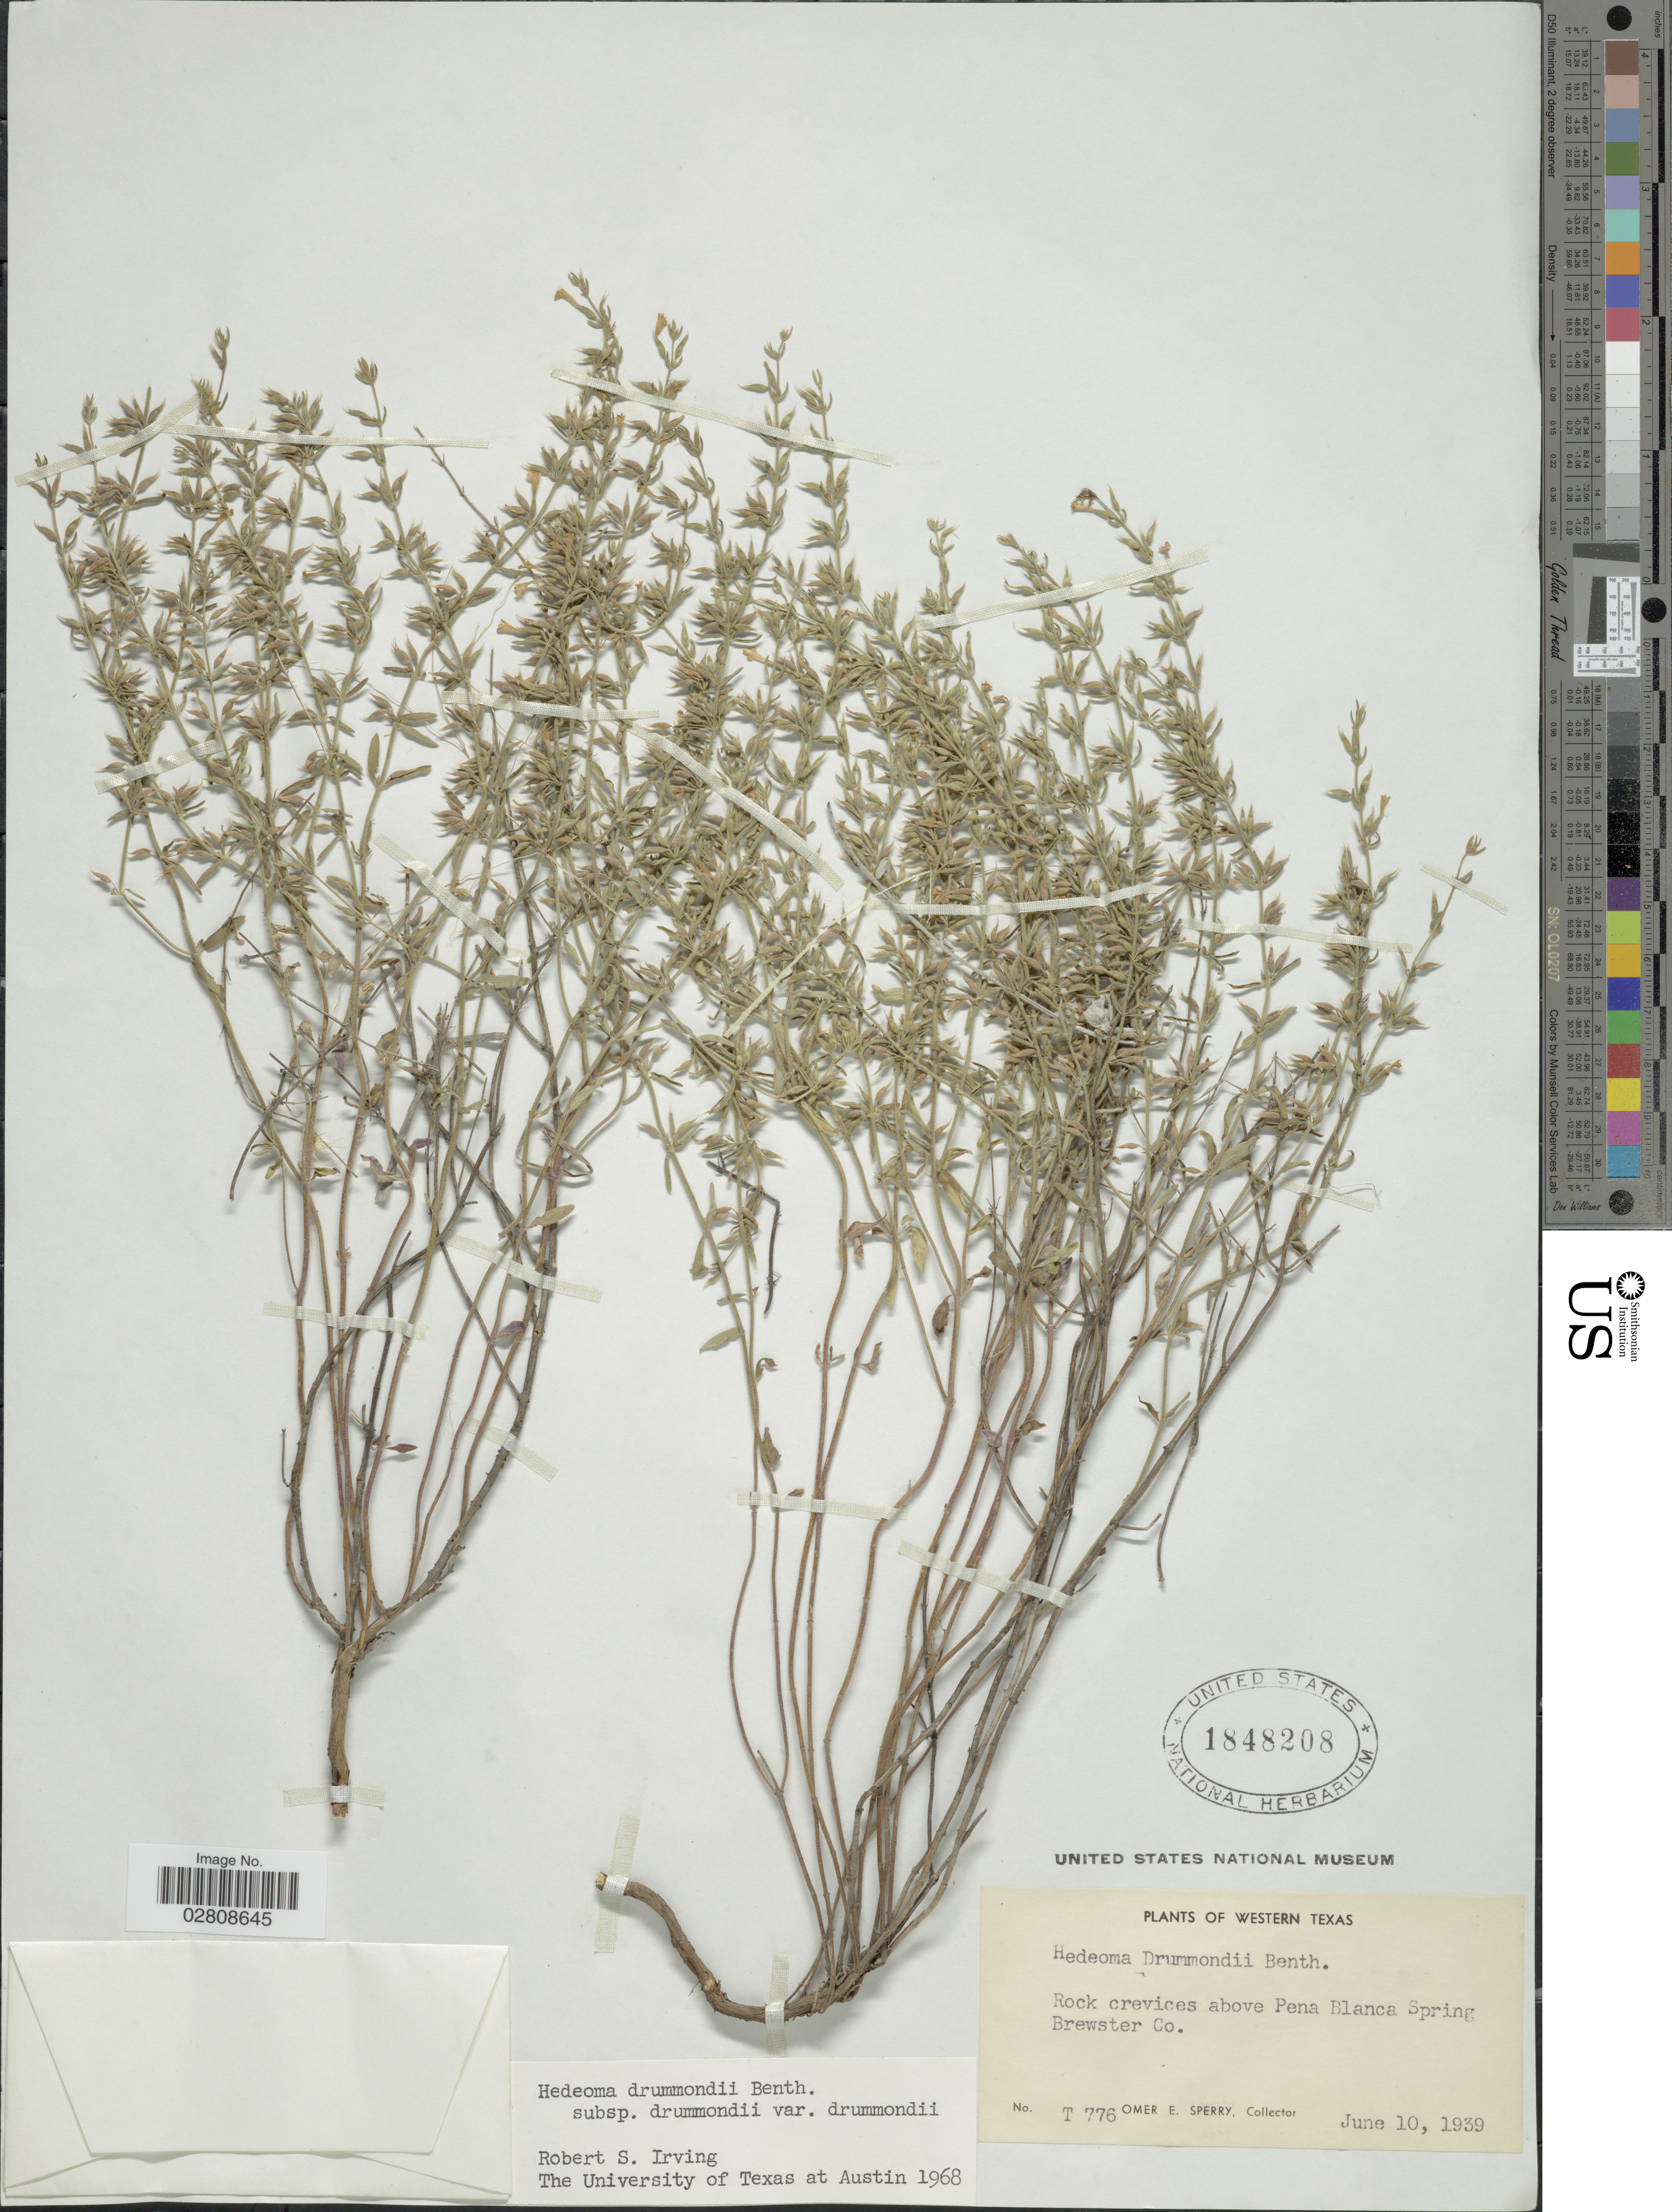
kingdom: Plantae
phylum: Tracheophyta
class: Magnoliopsida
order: Lamiales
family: Lamiaceae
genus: Hedeoma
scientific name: Hedeoma drummondii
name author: Benth.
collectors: O. E. Sperry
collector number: T776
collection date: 1939-06-10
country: United States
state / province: Texas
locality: Western Texas. Rock crevices above Pena Blanca Spring, Brewster Co.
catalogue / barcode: US 1848208